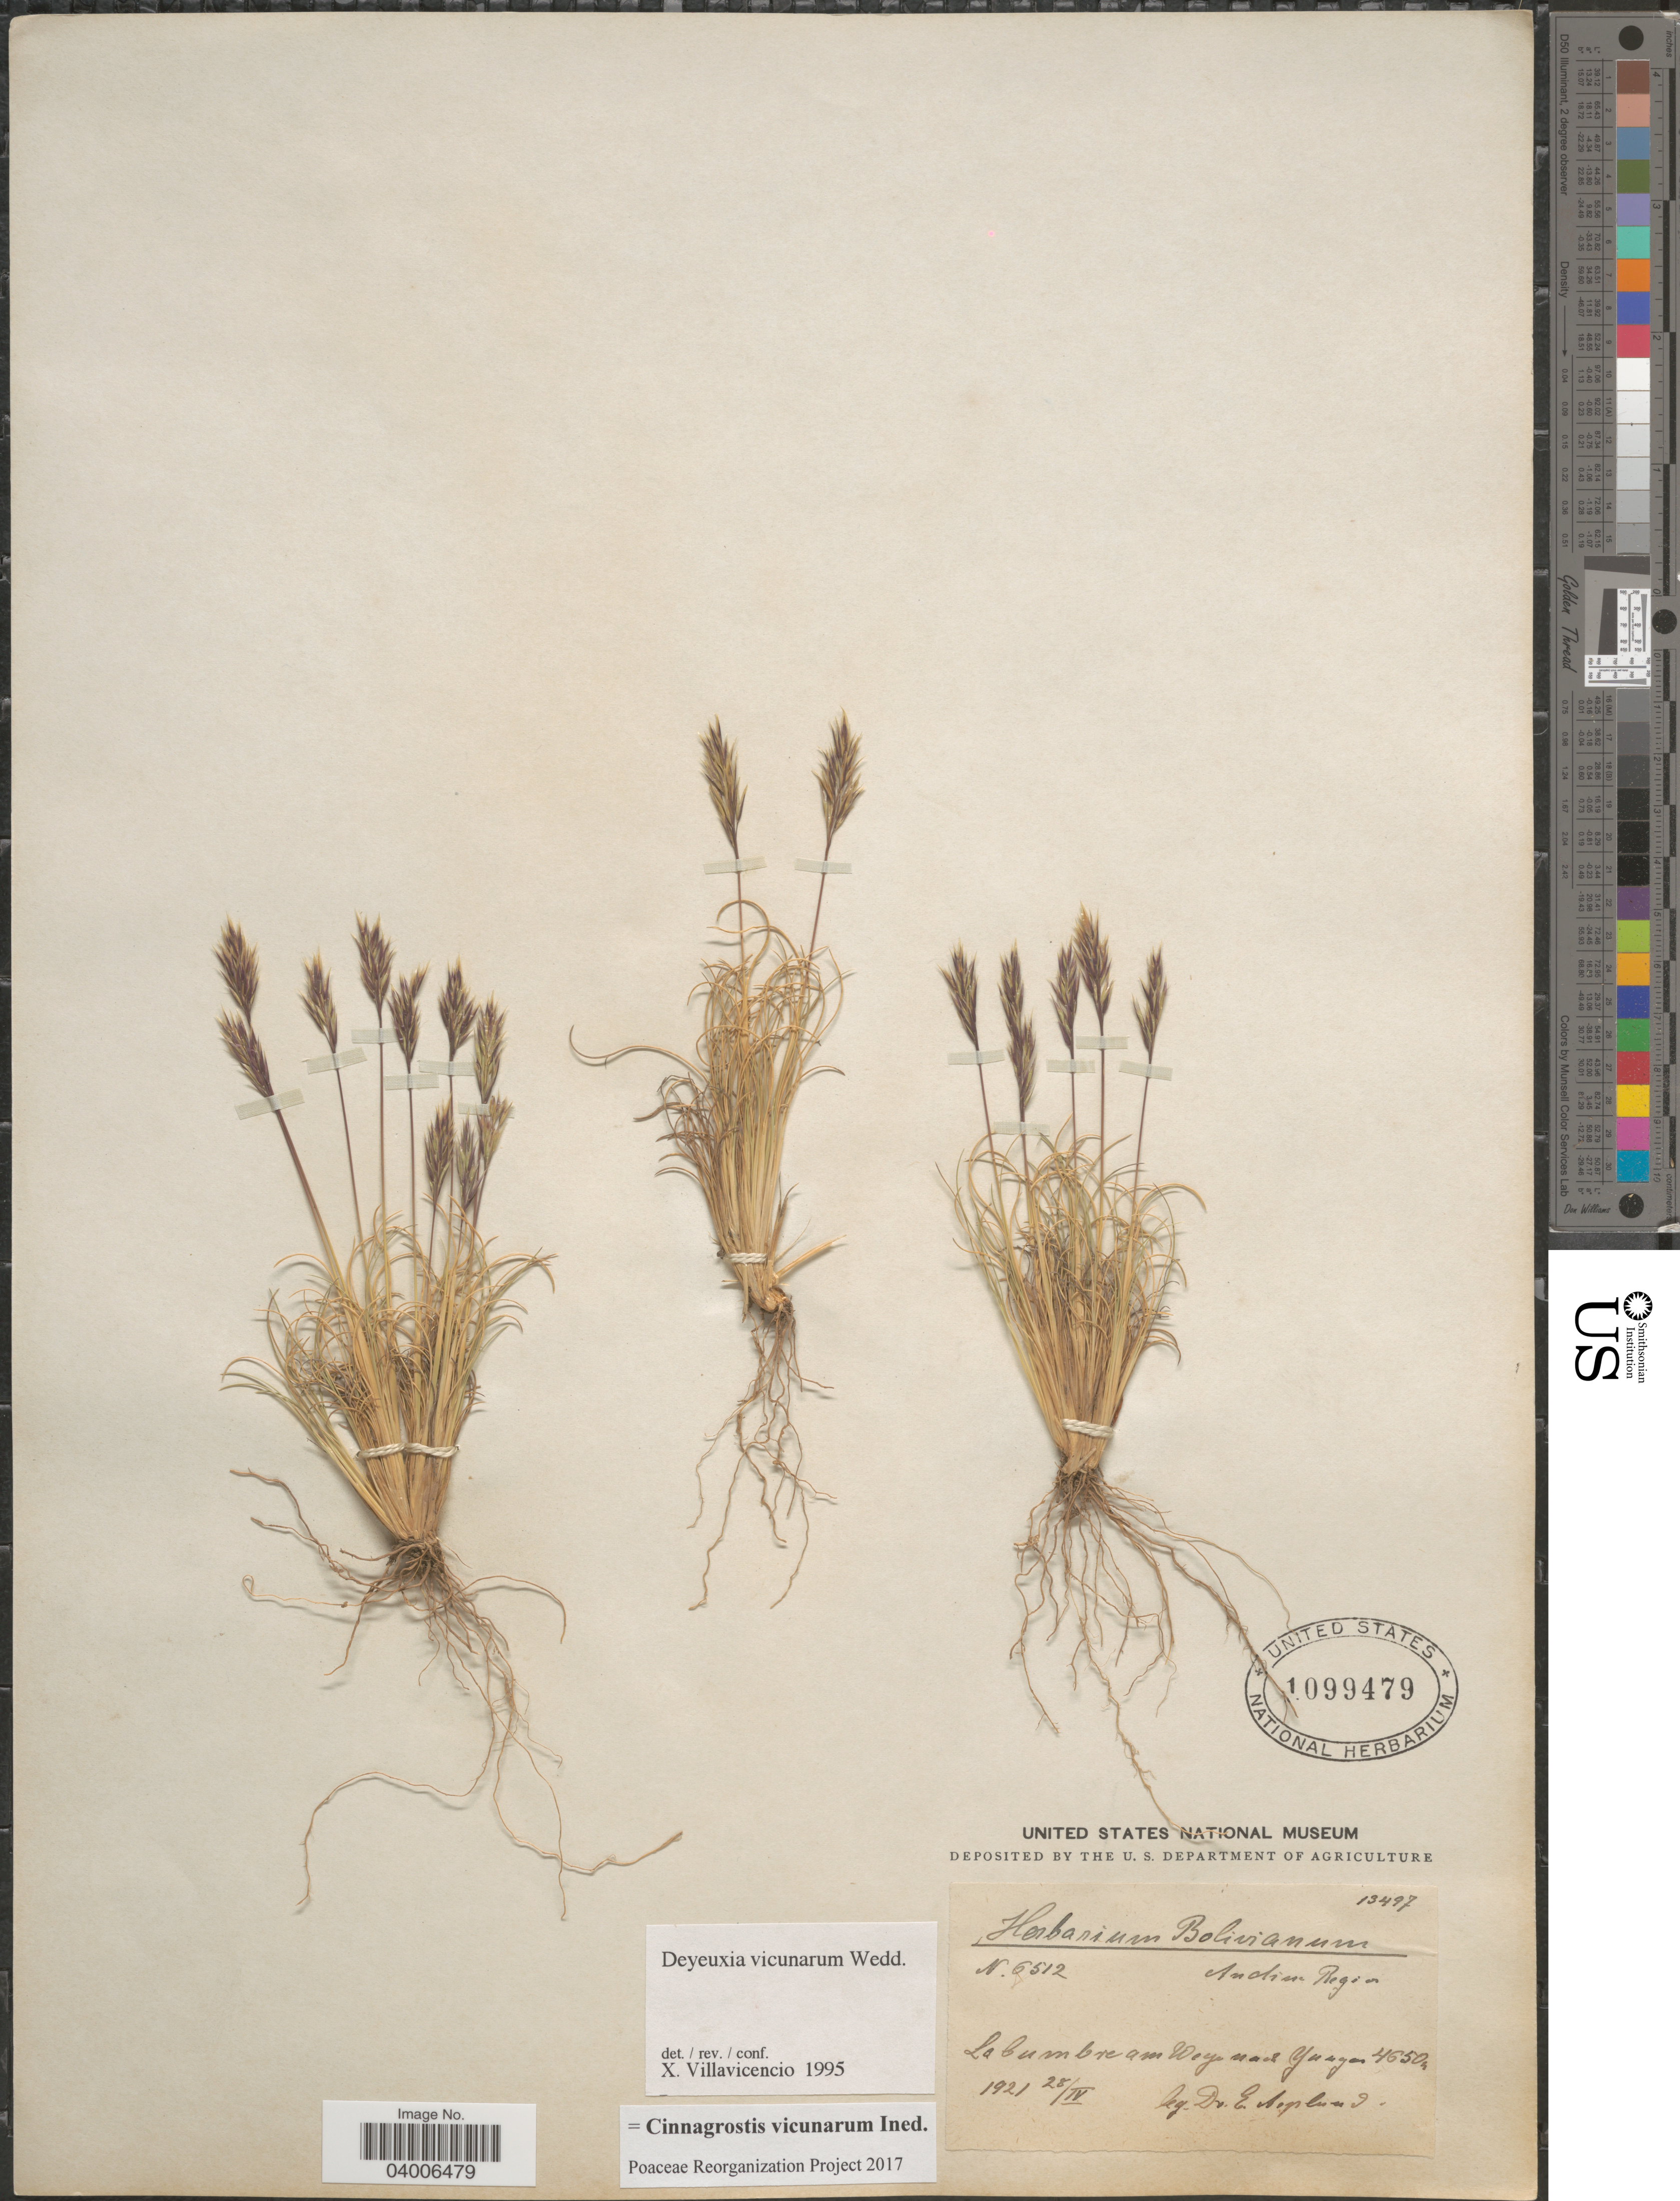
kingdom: Plantae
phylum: Tracheophyta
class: Liliopsida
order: Poales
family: Poaceae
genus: Cinnagrostis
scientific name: Cinnagrostis vicunarum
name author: (Wedd.) P.M. Peterson et al.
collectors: E. Asplund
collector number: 6512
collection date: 1921-04-28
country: Bolivia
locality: Andine Region. La Cumbre am Wege nach Yungas.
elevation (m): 4650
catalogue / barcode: US 1099479